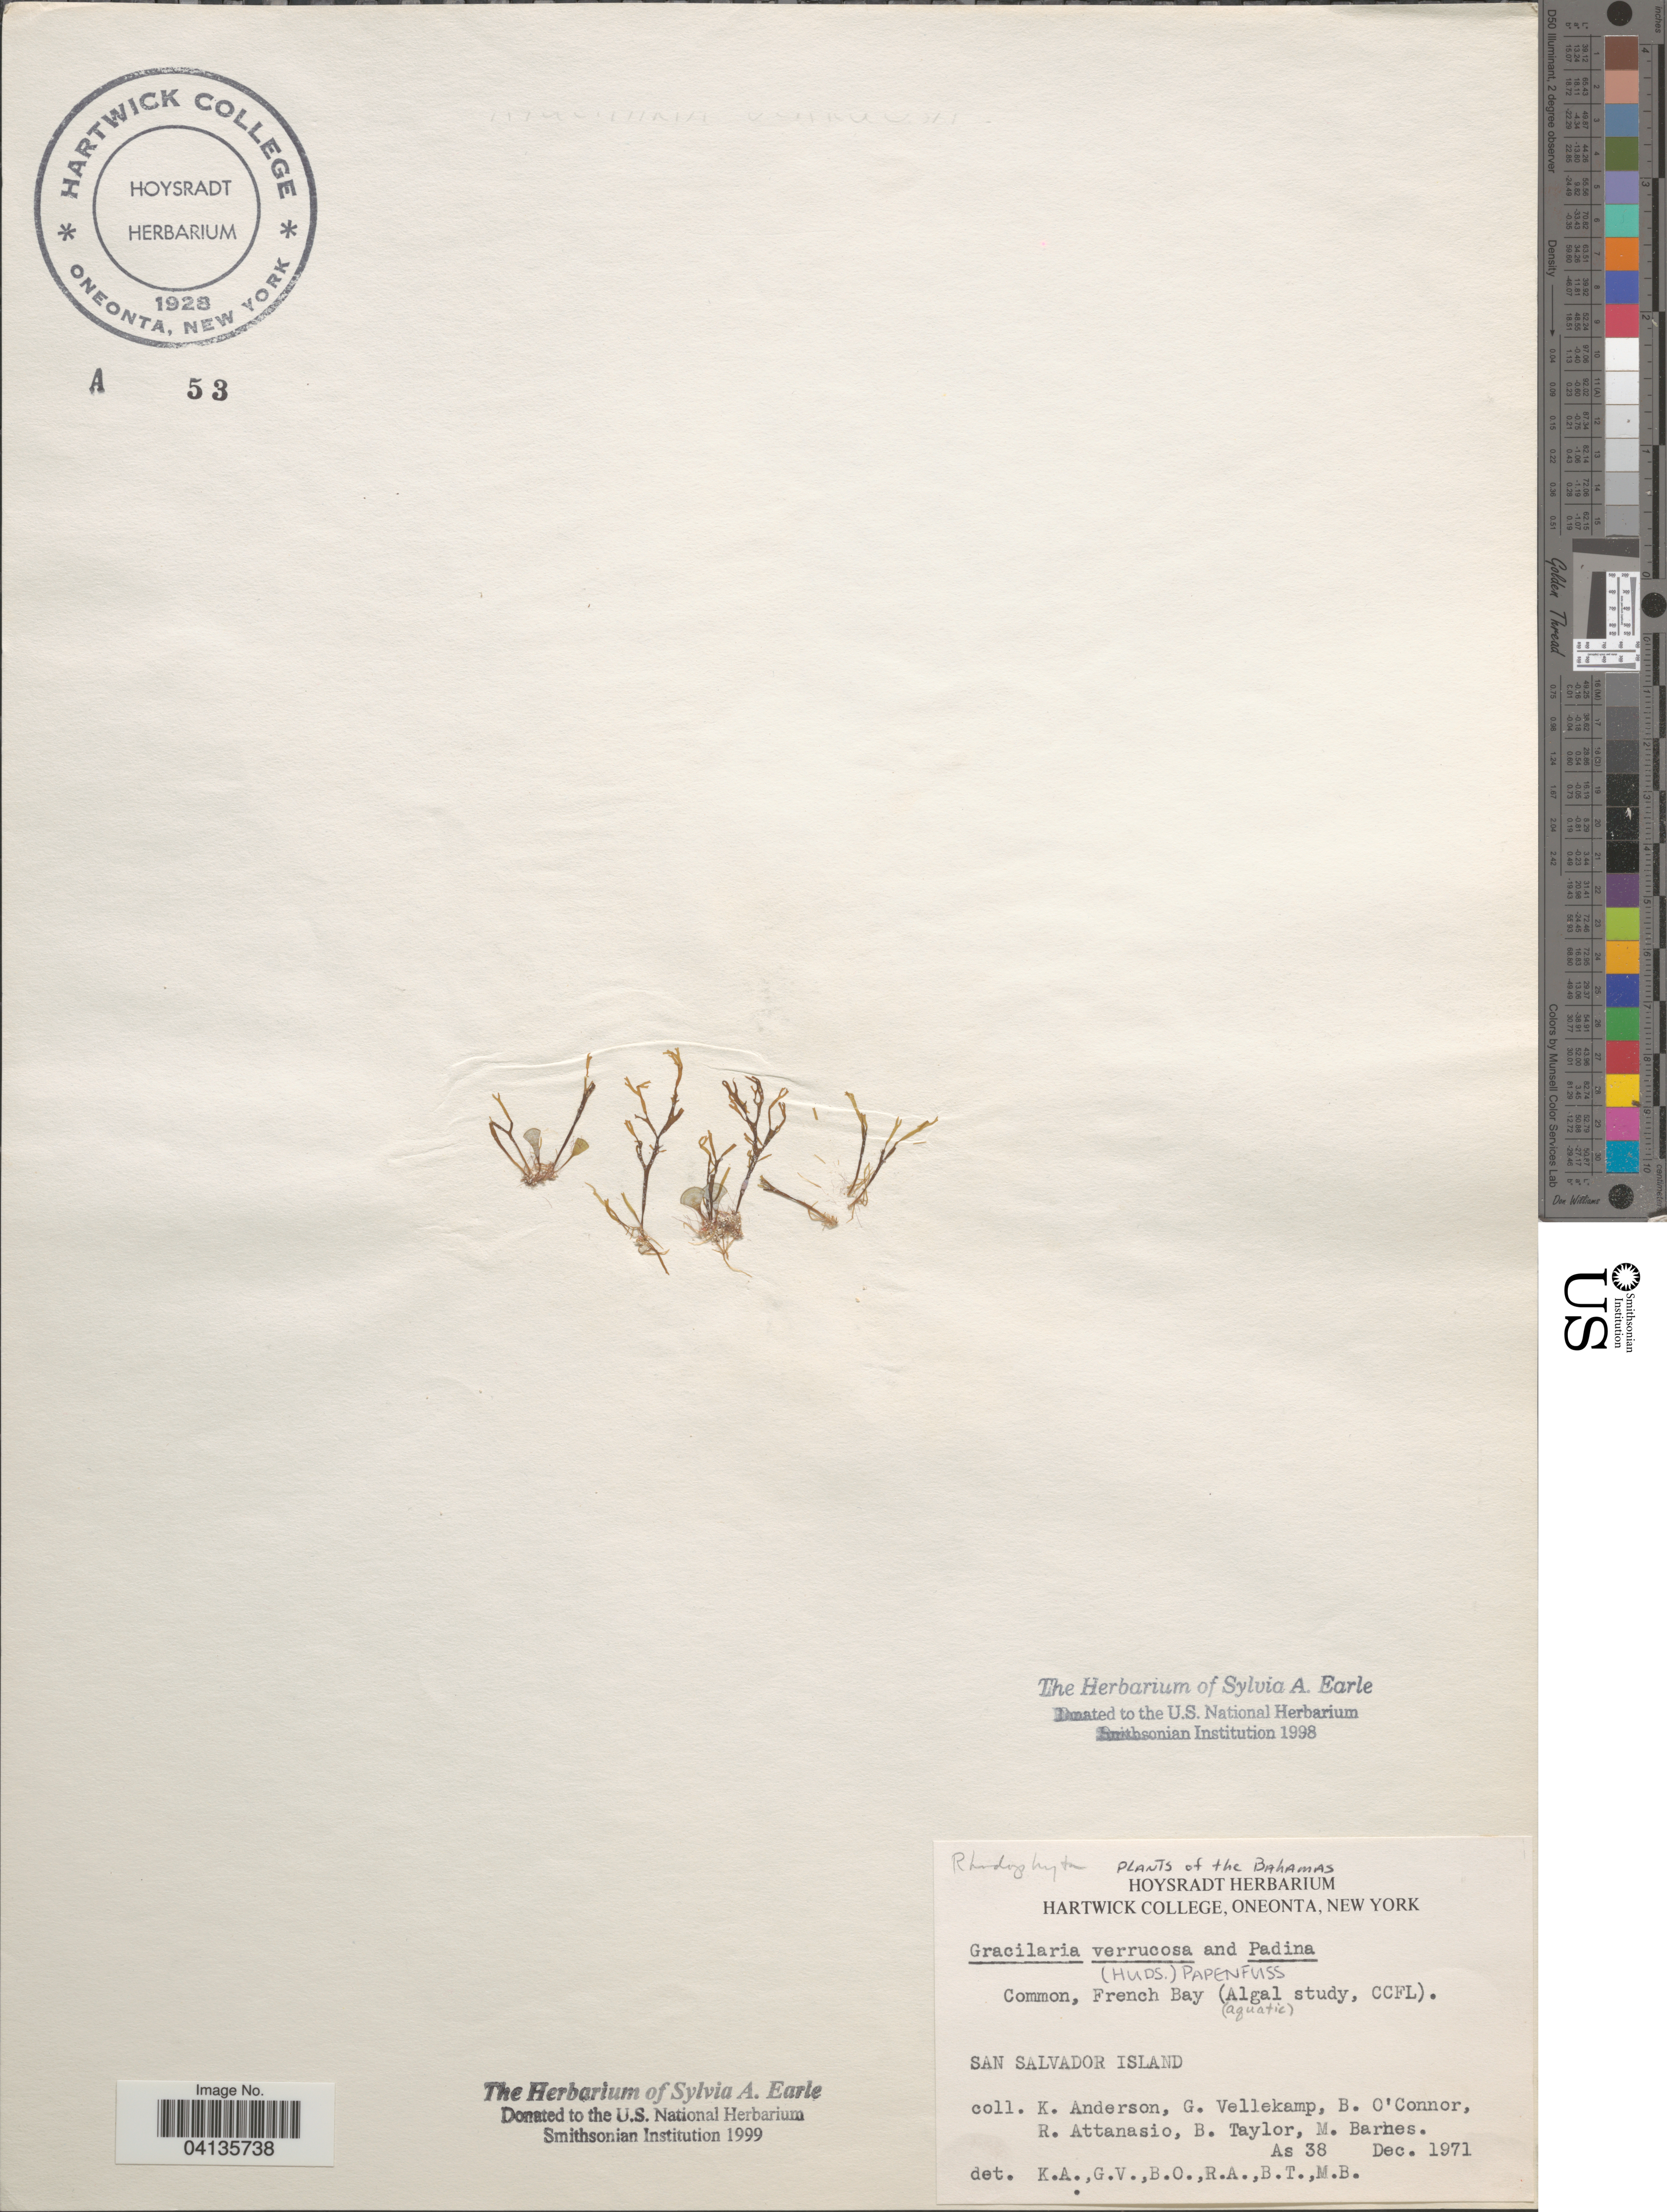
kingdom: Plantae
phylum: Rhodophyta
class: Florideophyceae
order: Gracilariales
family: Gracilariaceae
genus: Gracilariopsis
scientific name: Gracilariopsis longissima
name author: (S.G. Gmel.) Steentoft et al.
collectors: K. Anderson, G. Vellekamp, B. O'Connor, R. Attanasio & et al.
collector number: As38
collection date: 1971-12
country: Bahamas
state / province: San Salvador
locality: Common in French Bay (Algal study, CCFL).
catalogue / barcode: US 328668